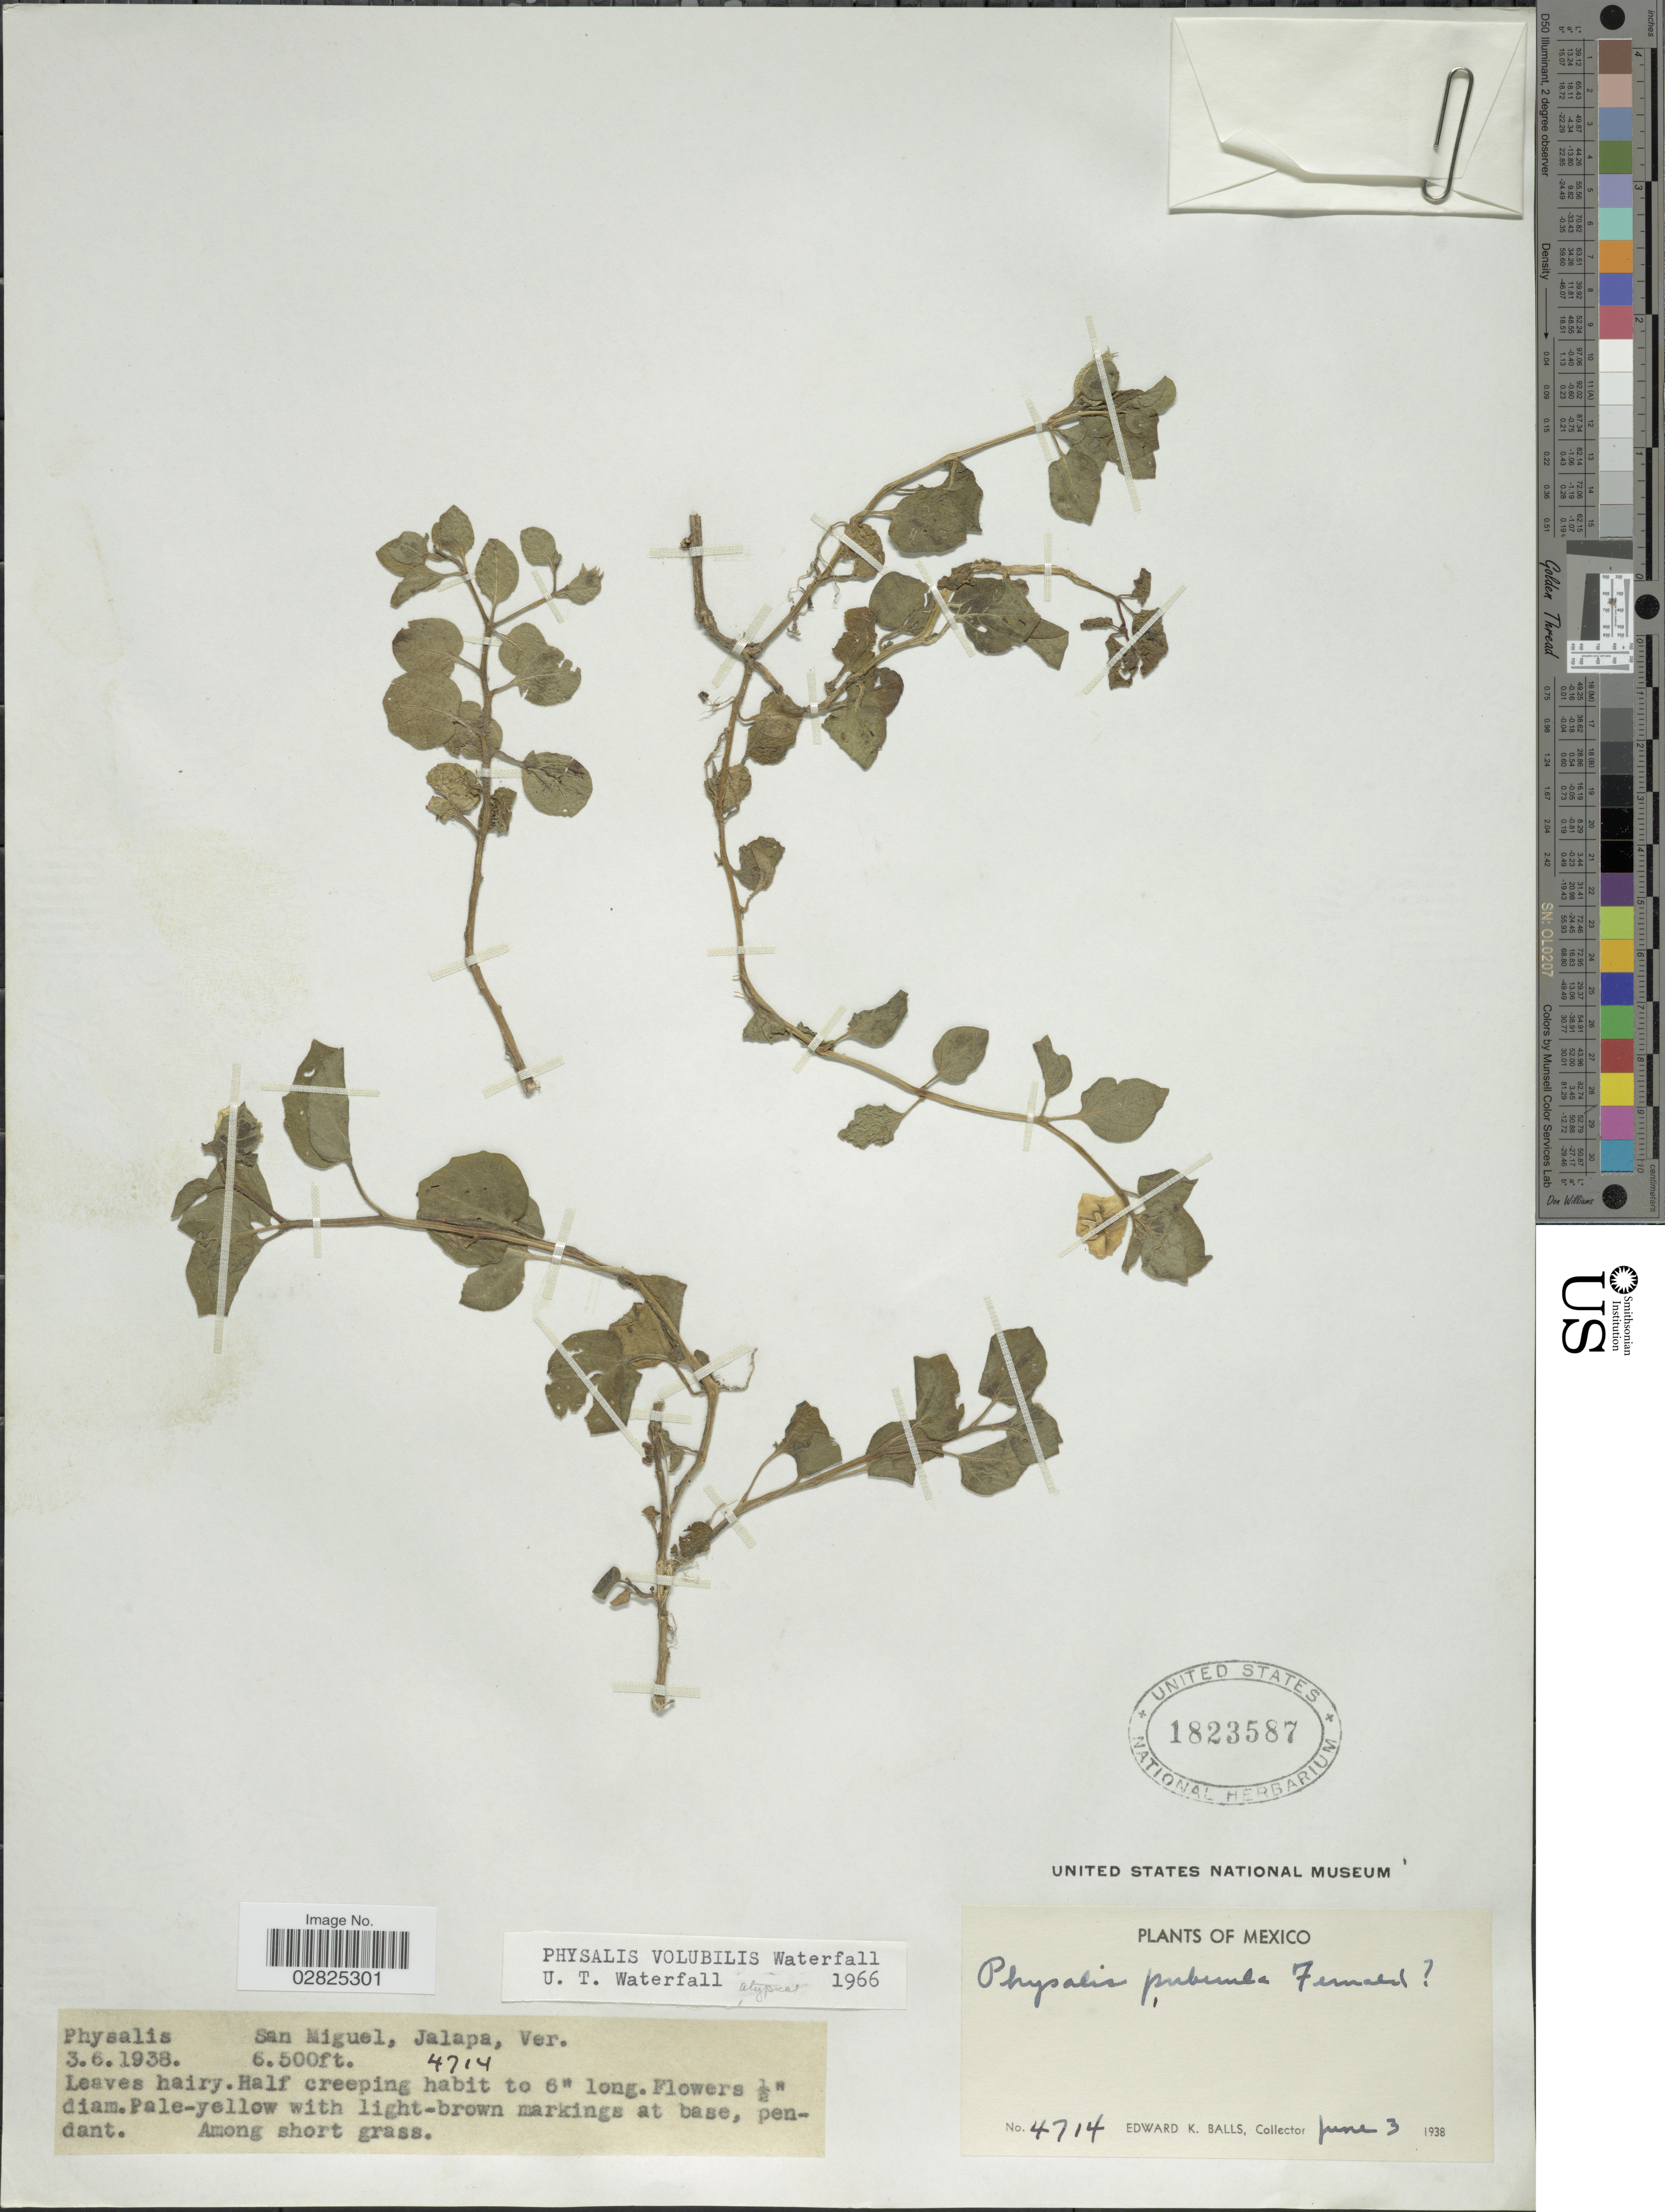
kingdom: Plantae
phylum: Tracheophyta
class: Magnoliopsida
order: Solanales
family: Solanaceae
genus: Physalis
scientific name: Physalis volubilis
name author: Waterf.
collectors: E. K. Balls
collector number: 4714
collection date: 1938-06-03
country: Mexico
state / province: Veracruz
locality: San Miguel, Jalapa, Ver.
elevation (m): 1981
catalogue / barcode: US 1823587